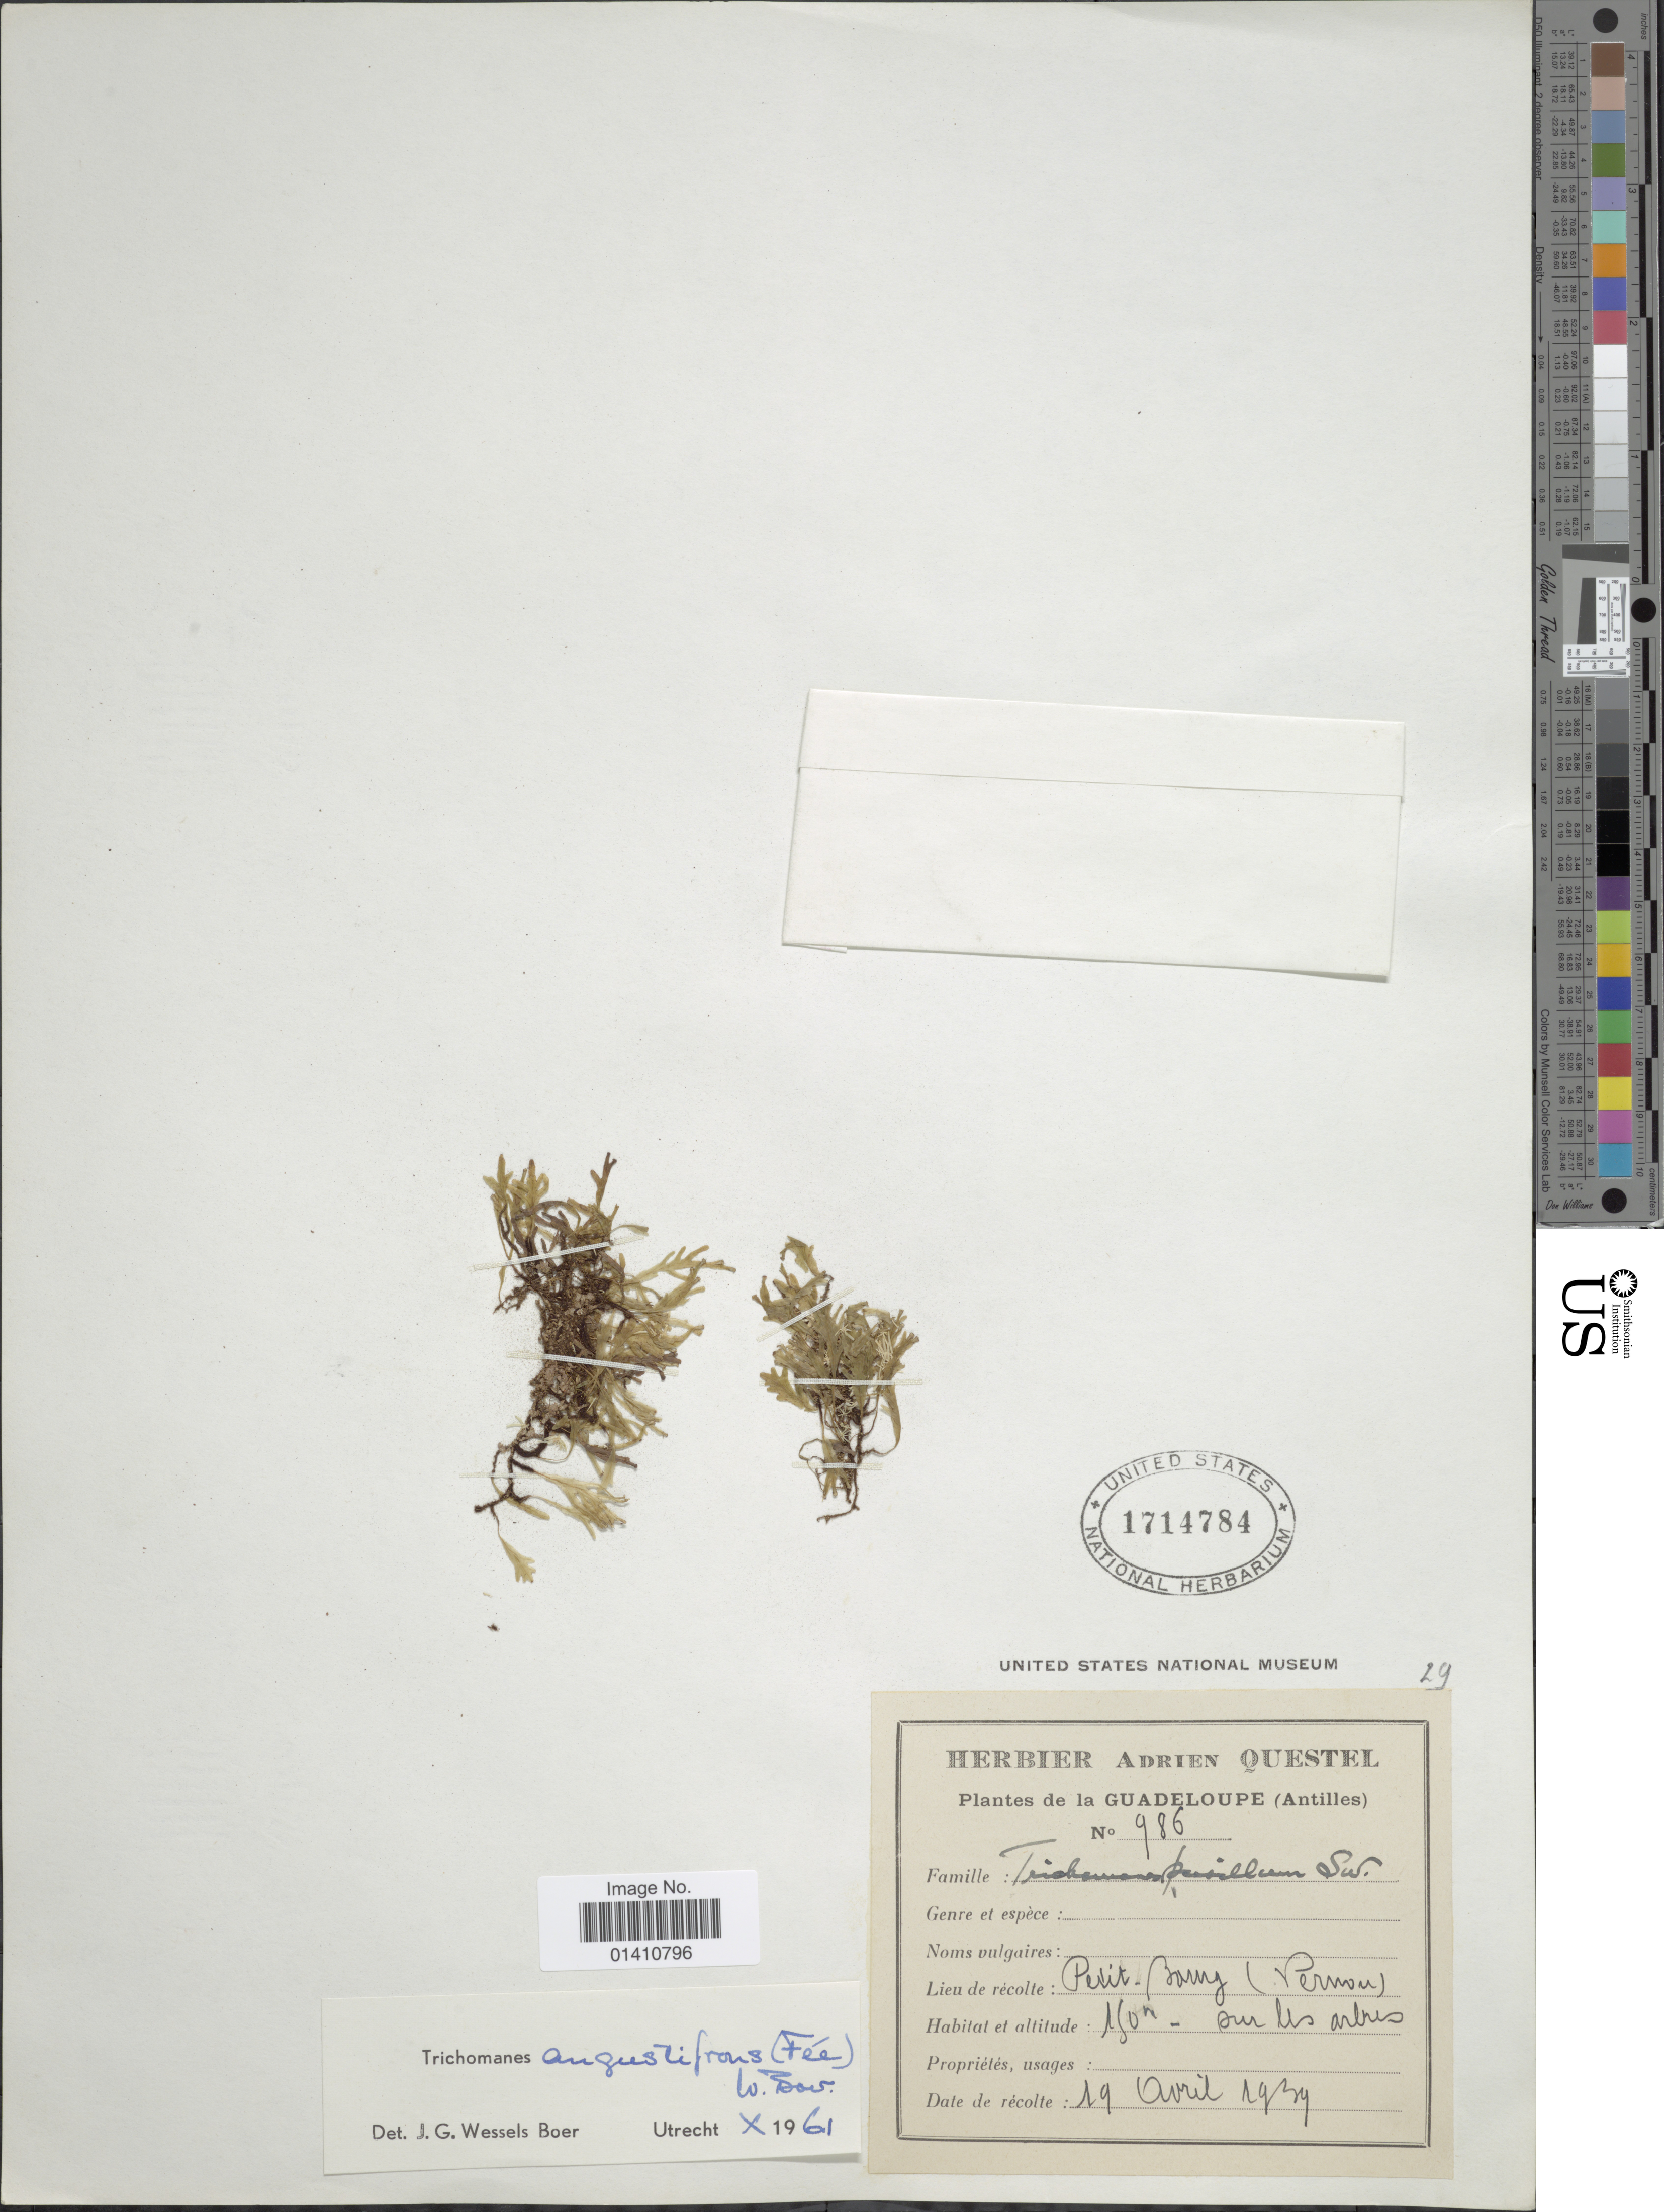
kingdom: Plantae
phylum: Tracheophyta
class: Polypodiopsida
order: Hymenophyllales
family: Hymenophyllaceae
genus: Didymoglossum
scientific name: Didymoglossum angustifrons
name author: Fée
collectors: A. Questel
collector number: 986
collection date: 1939-04-19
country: Guadeloupe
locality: Petit-Bourg, Vernou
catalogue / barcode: US 1714784